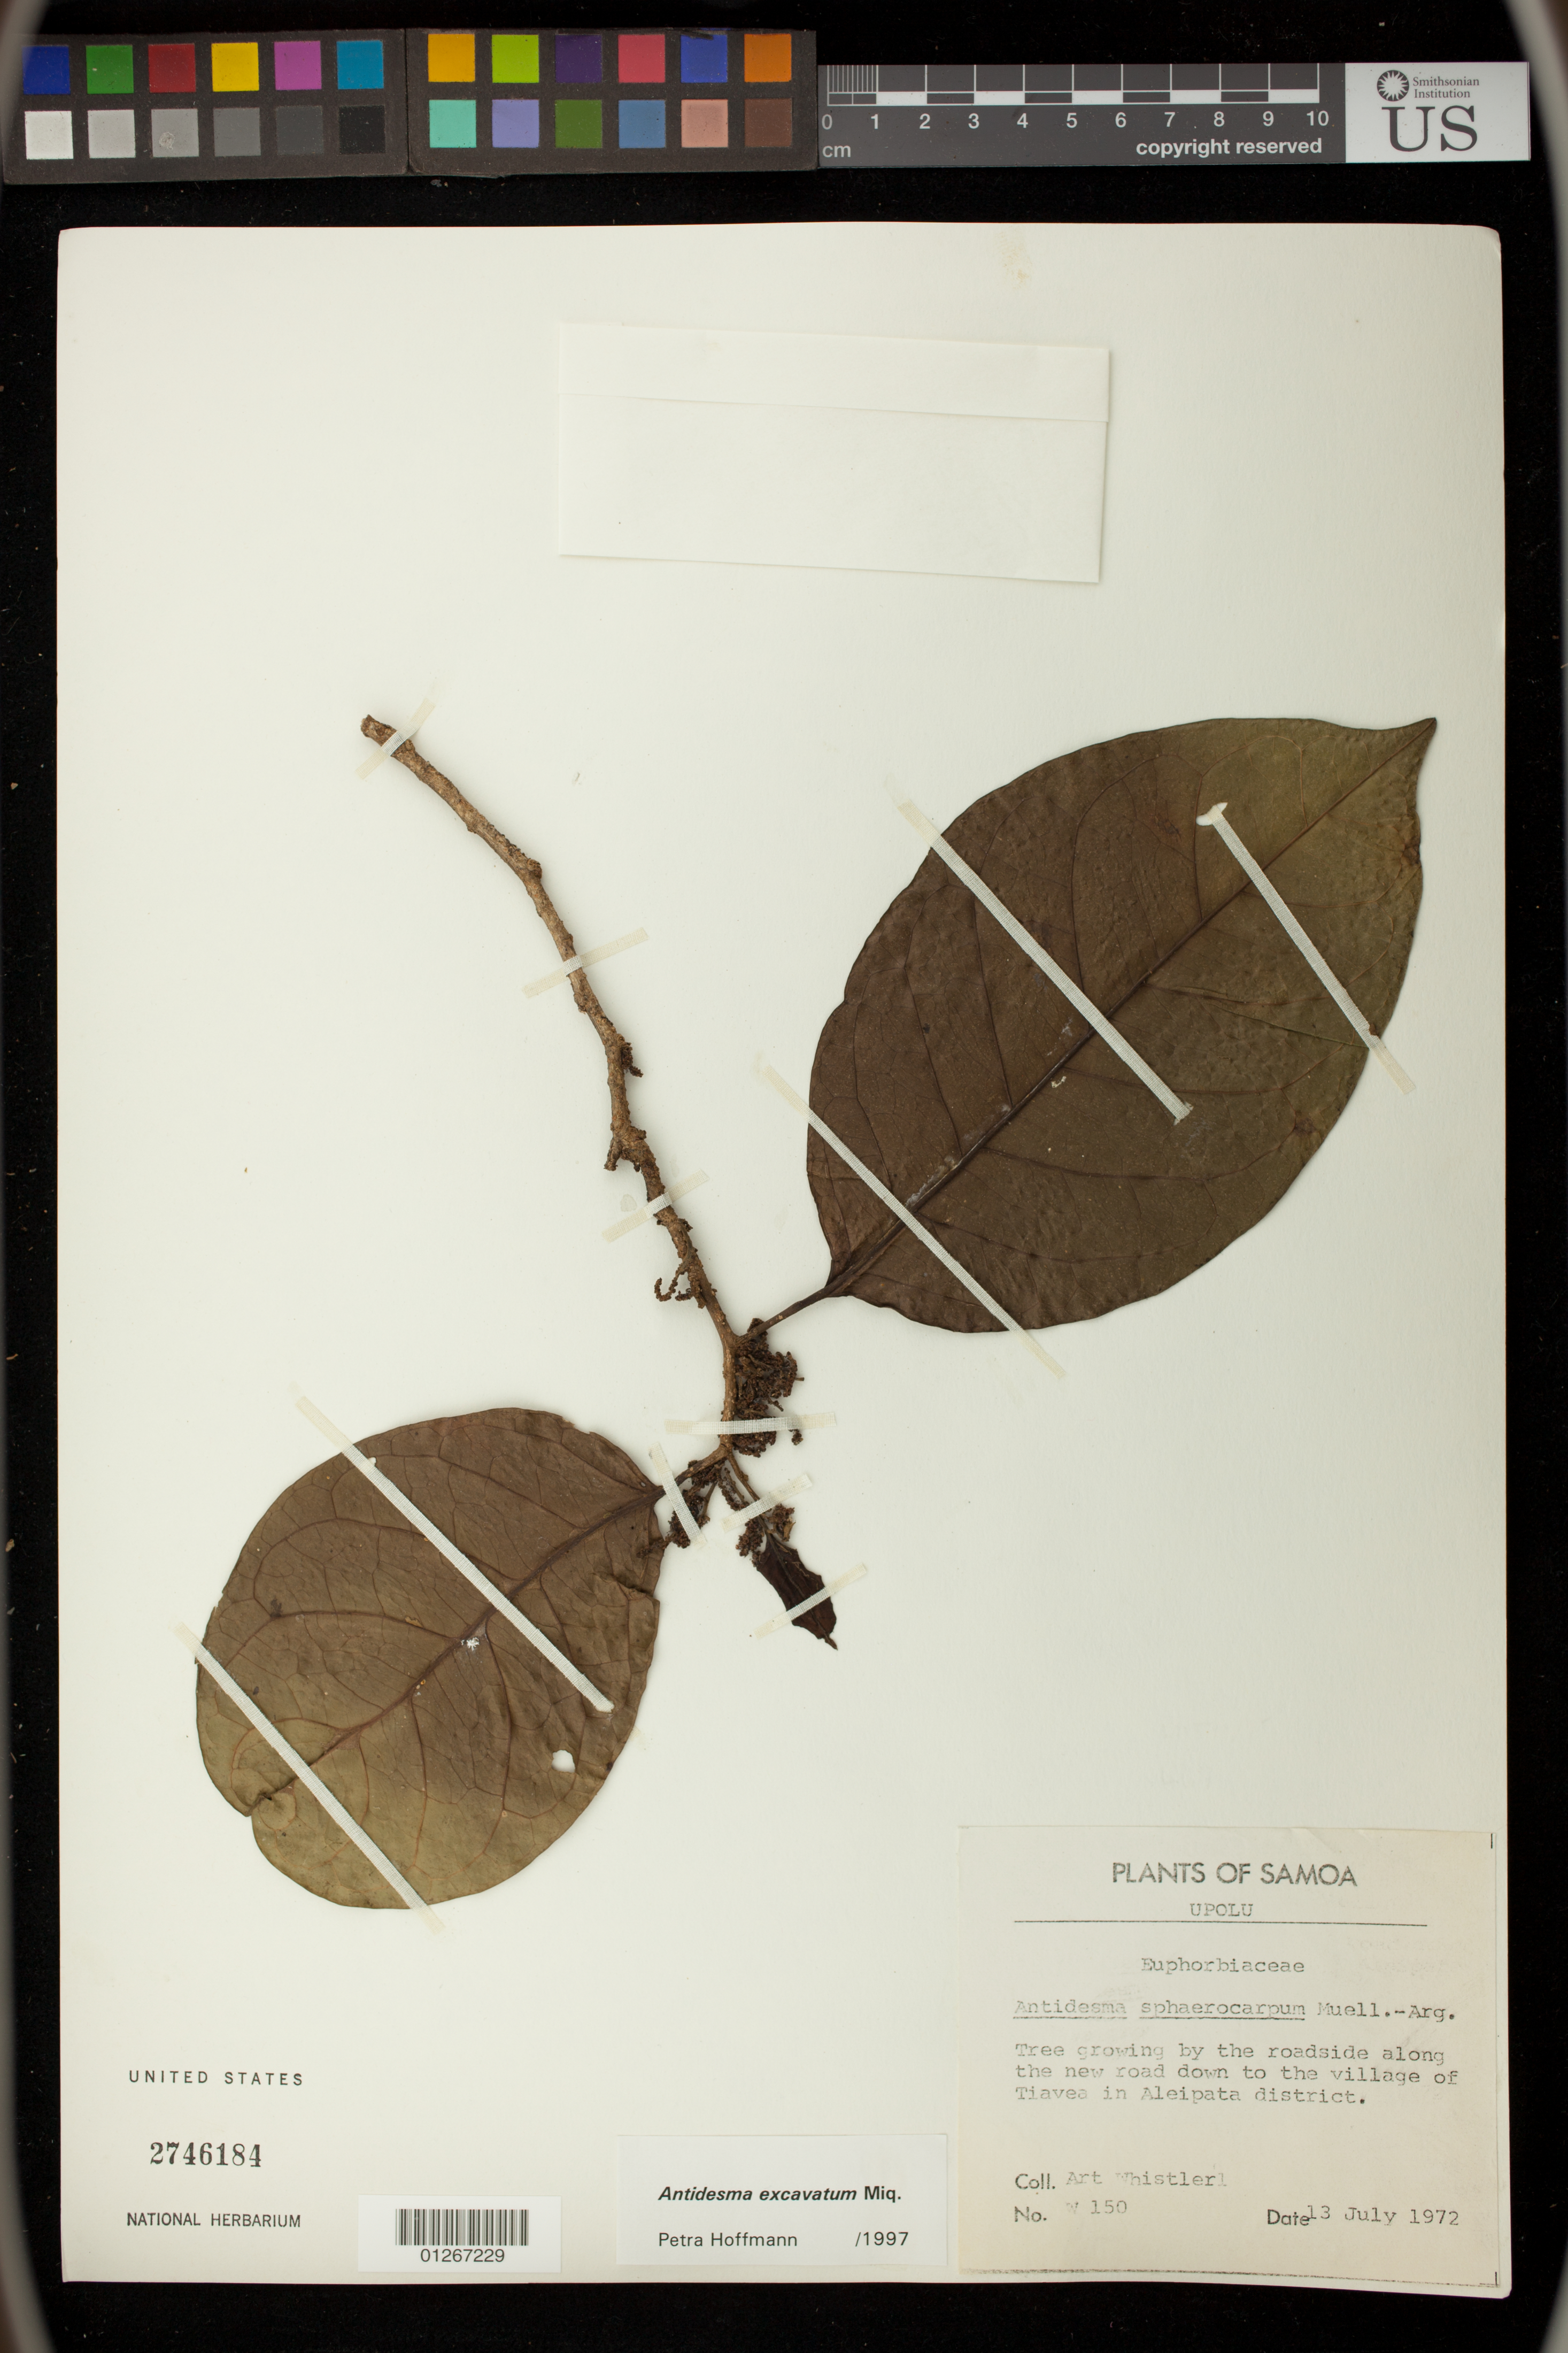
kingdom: Plantae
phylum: Tracheophyta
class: Magnoliopsida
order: Malpighiales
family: Phyllanthaceae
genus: Antidesma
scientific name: Antidesma excavatum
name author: Miq.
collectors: A. Whistler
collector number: W150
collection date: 1972-07-13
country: Samoa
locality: Aleipata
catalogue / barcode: US 2746184